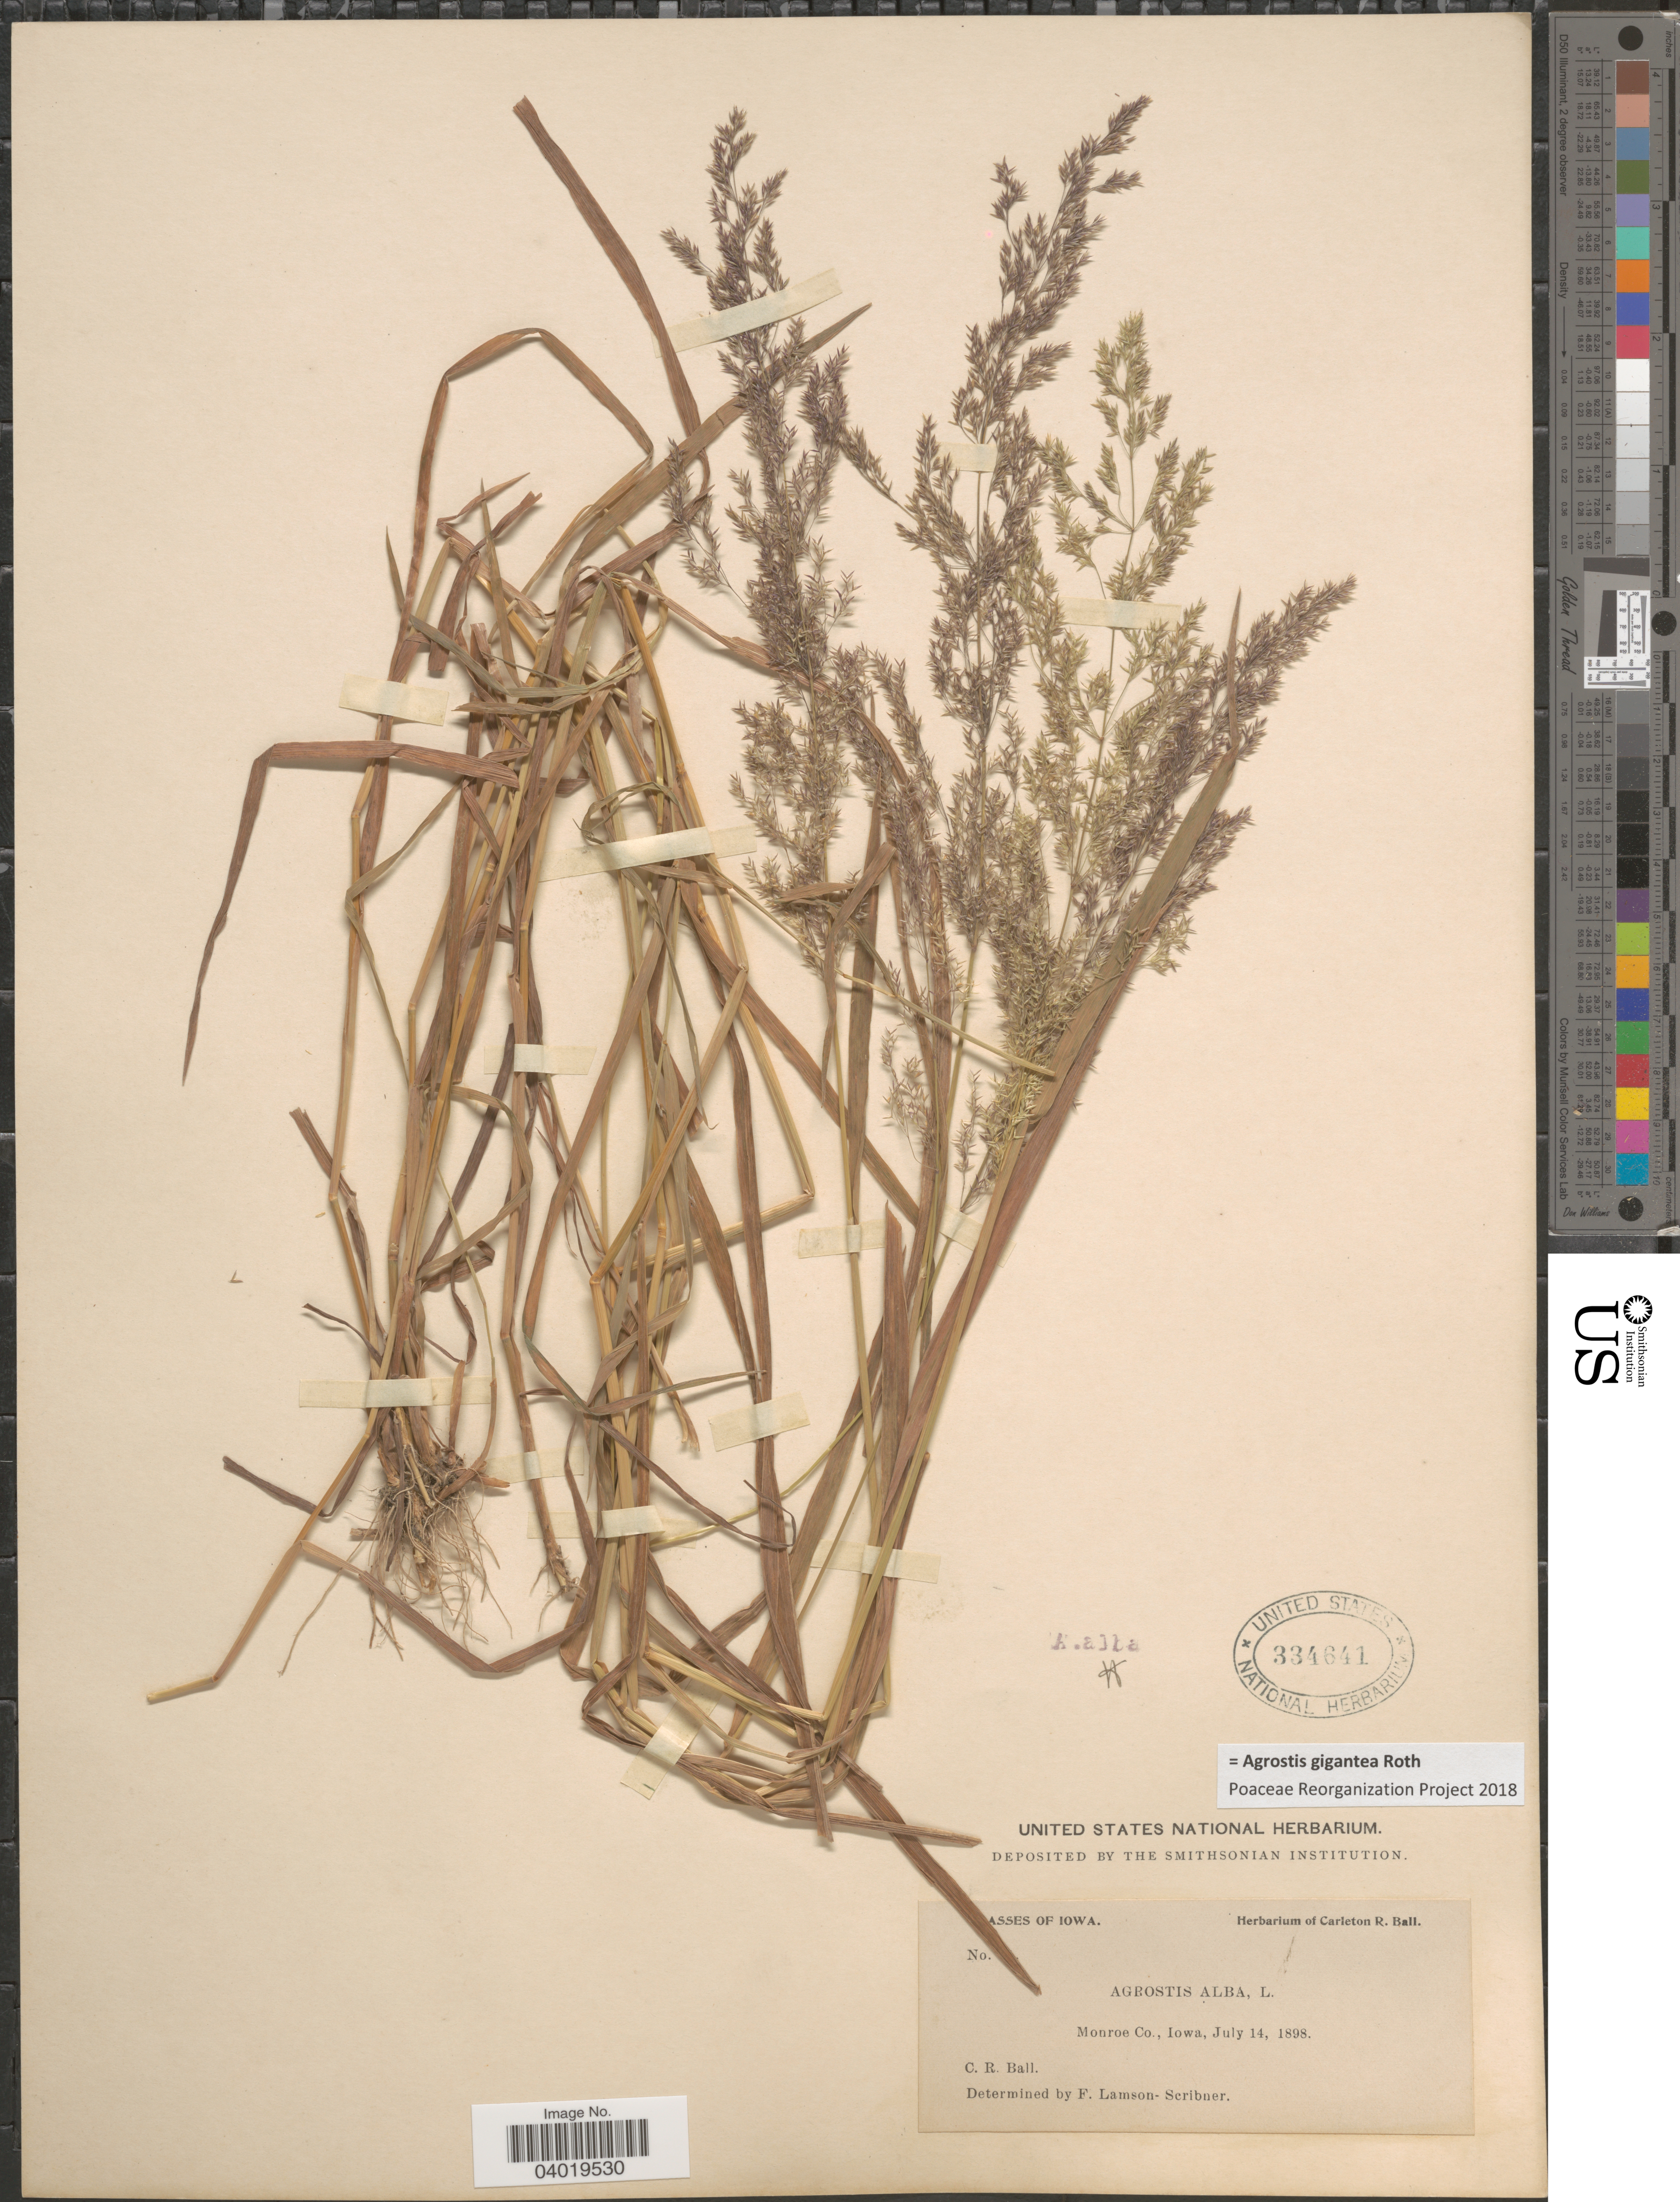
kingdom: Plantae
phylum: Tracheophyta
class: Liliopsida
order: Poales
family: Poaceae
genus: Agrostis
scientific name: Agrostis gigantea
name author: Roth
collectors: C. R. Ball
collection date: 1898-07-14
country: United States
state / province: Iowa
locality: Monroe Co.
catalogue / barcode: US 334641